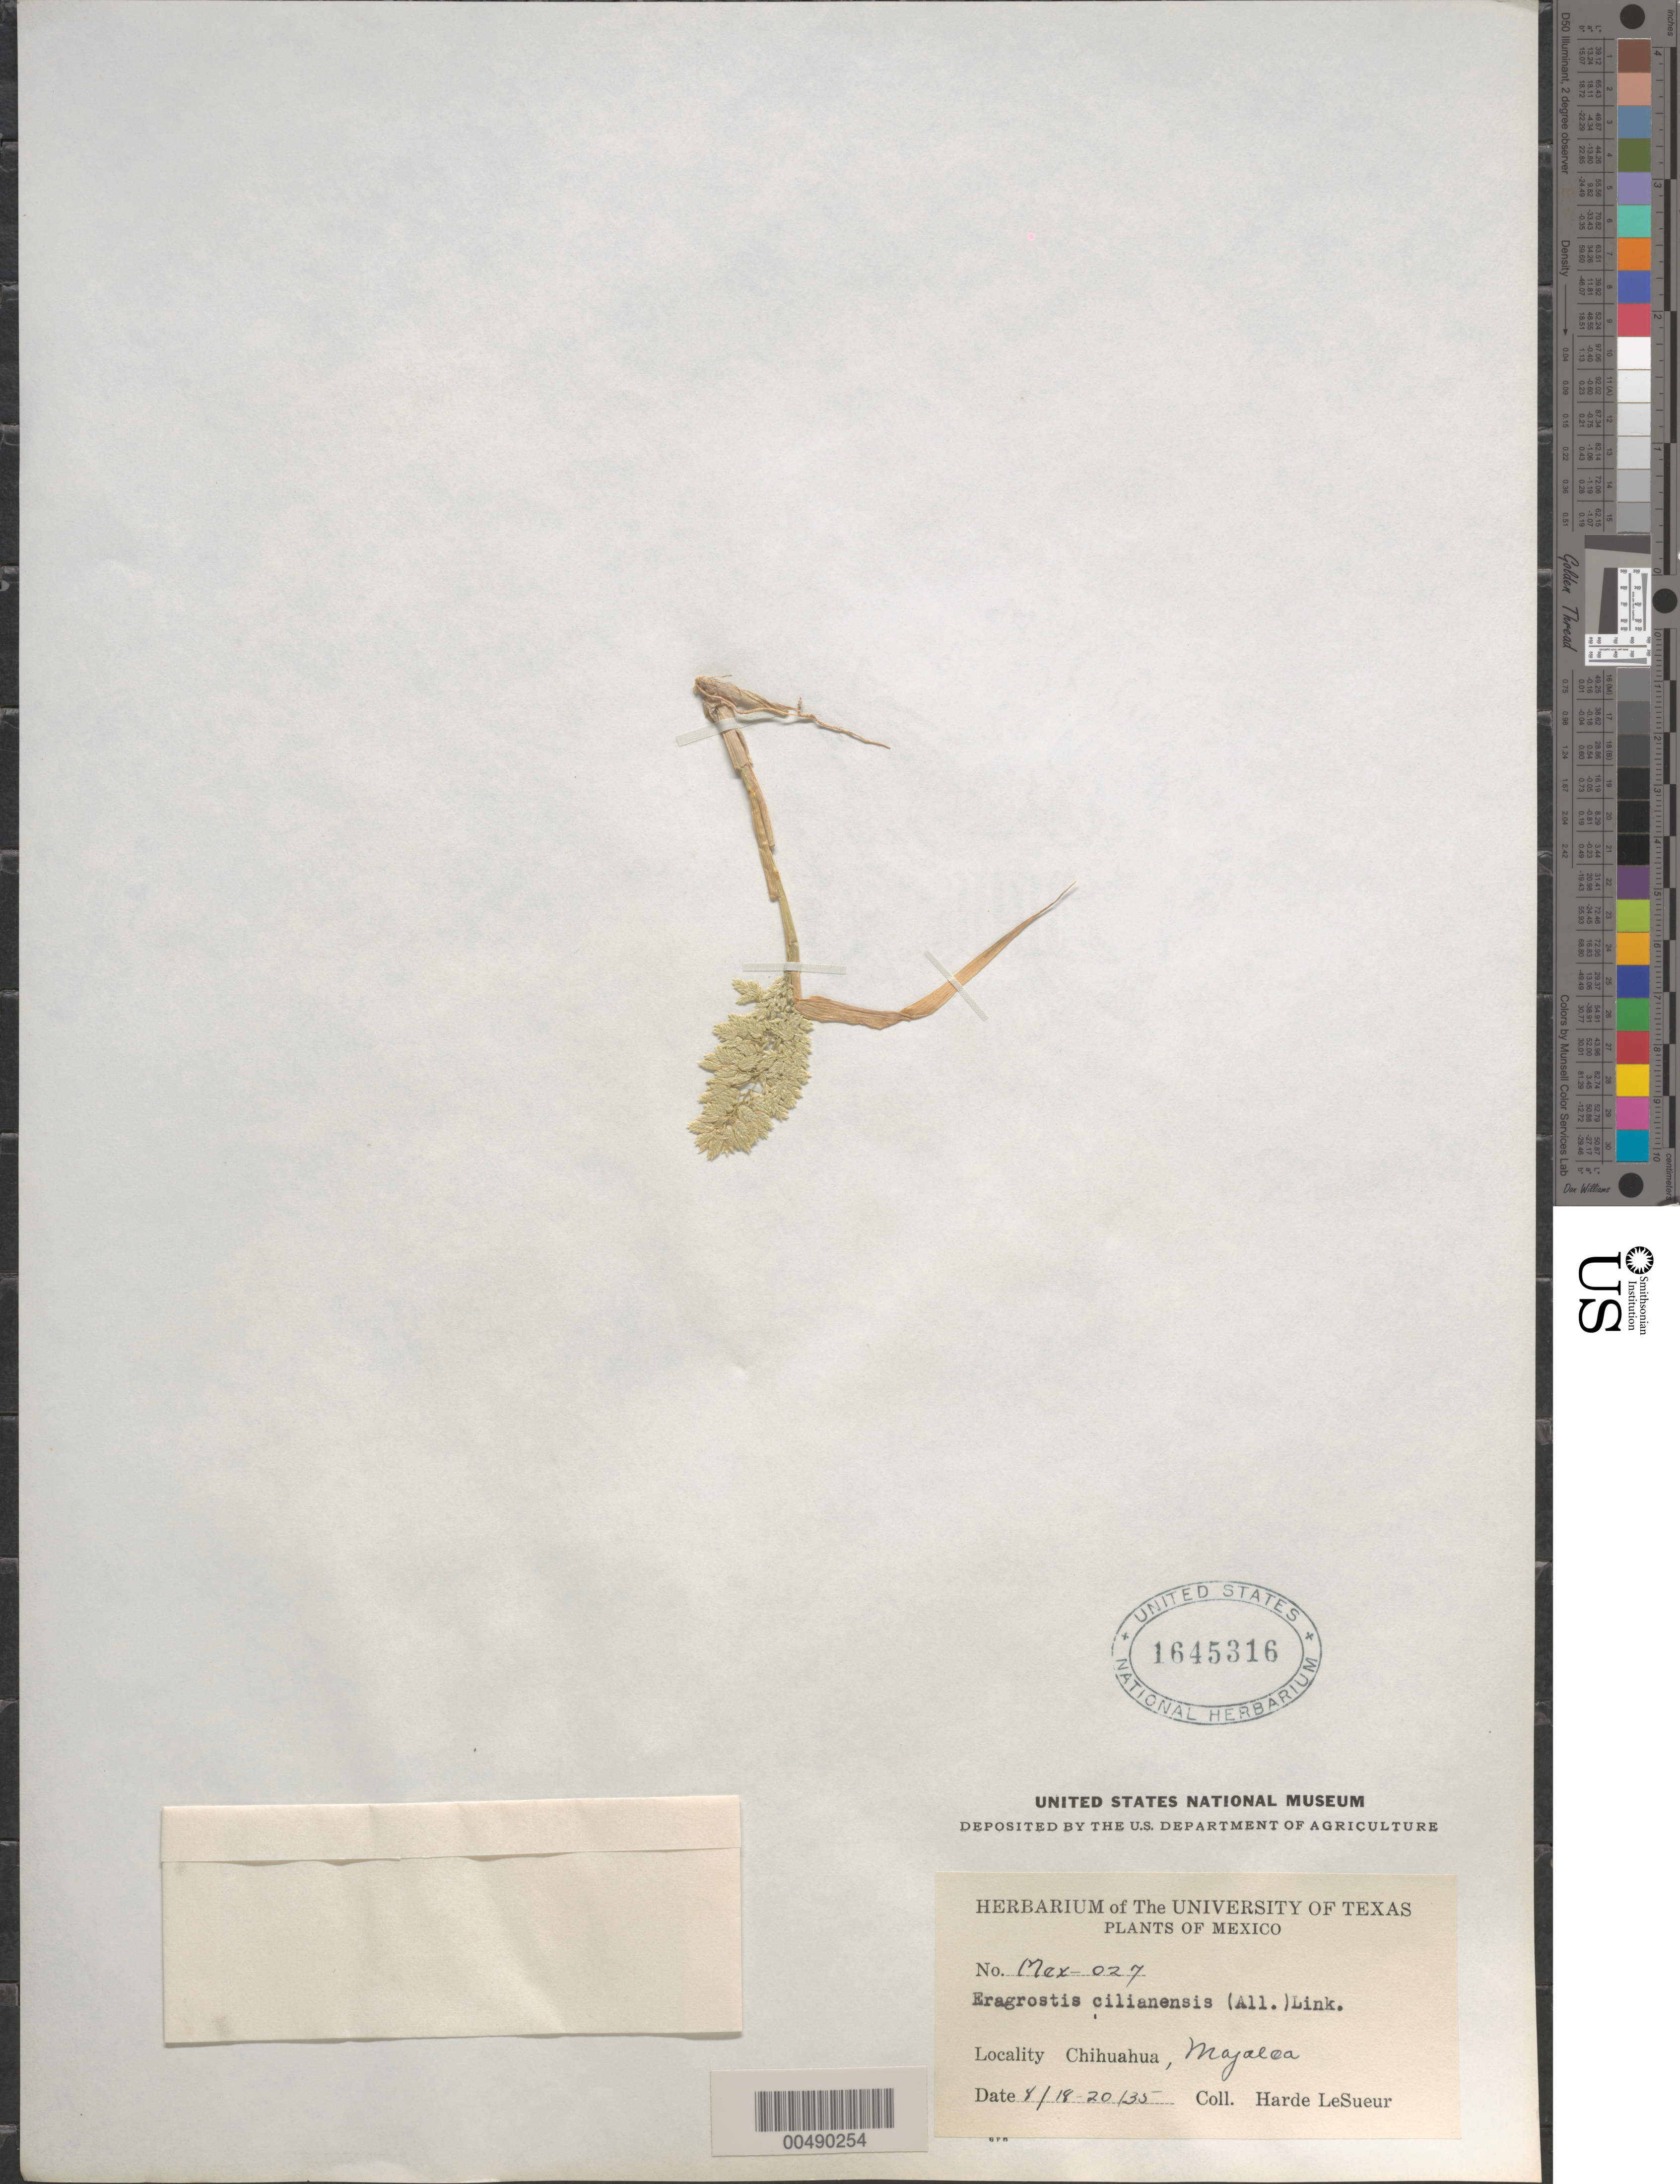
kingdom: Plantae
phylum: Tracheophyta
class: Liliopsida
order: Poales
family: Poaceae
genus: Eragrostis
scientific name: Eragrostis cilianensis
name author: (Bellardi) Vignolo ex Janch.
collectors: D. H. LeSueur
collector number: Mex-027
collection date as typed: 18 Aug 1935 to 20 Aug 1935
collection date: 1935-08-18/1935-08-20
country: Mexico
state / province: Chihuahua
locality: Majaeca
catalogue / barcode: US 1645316